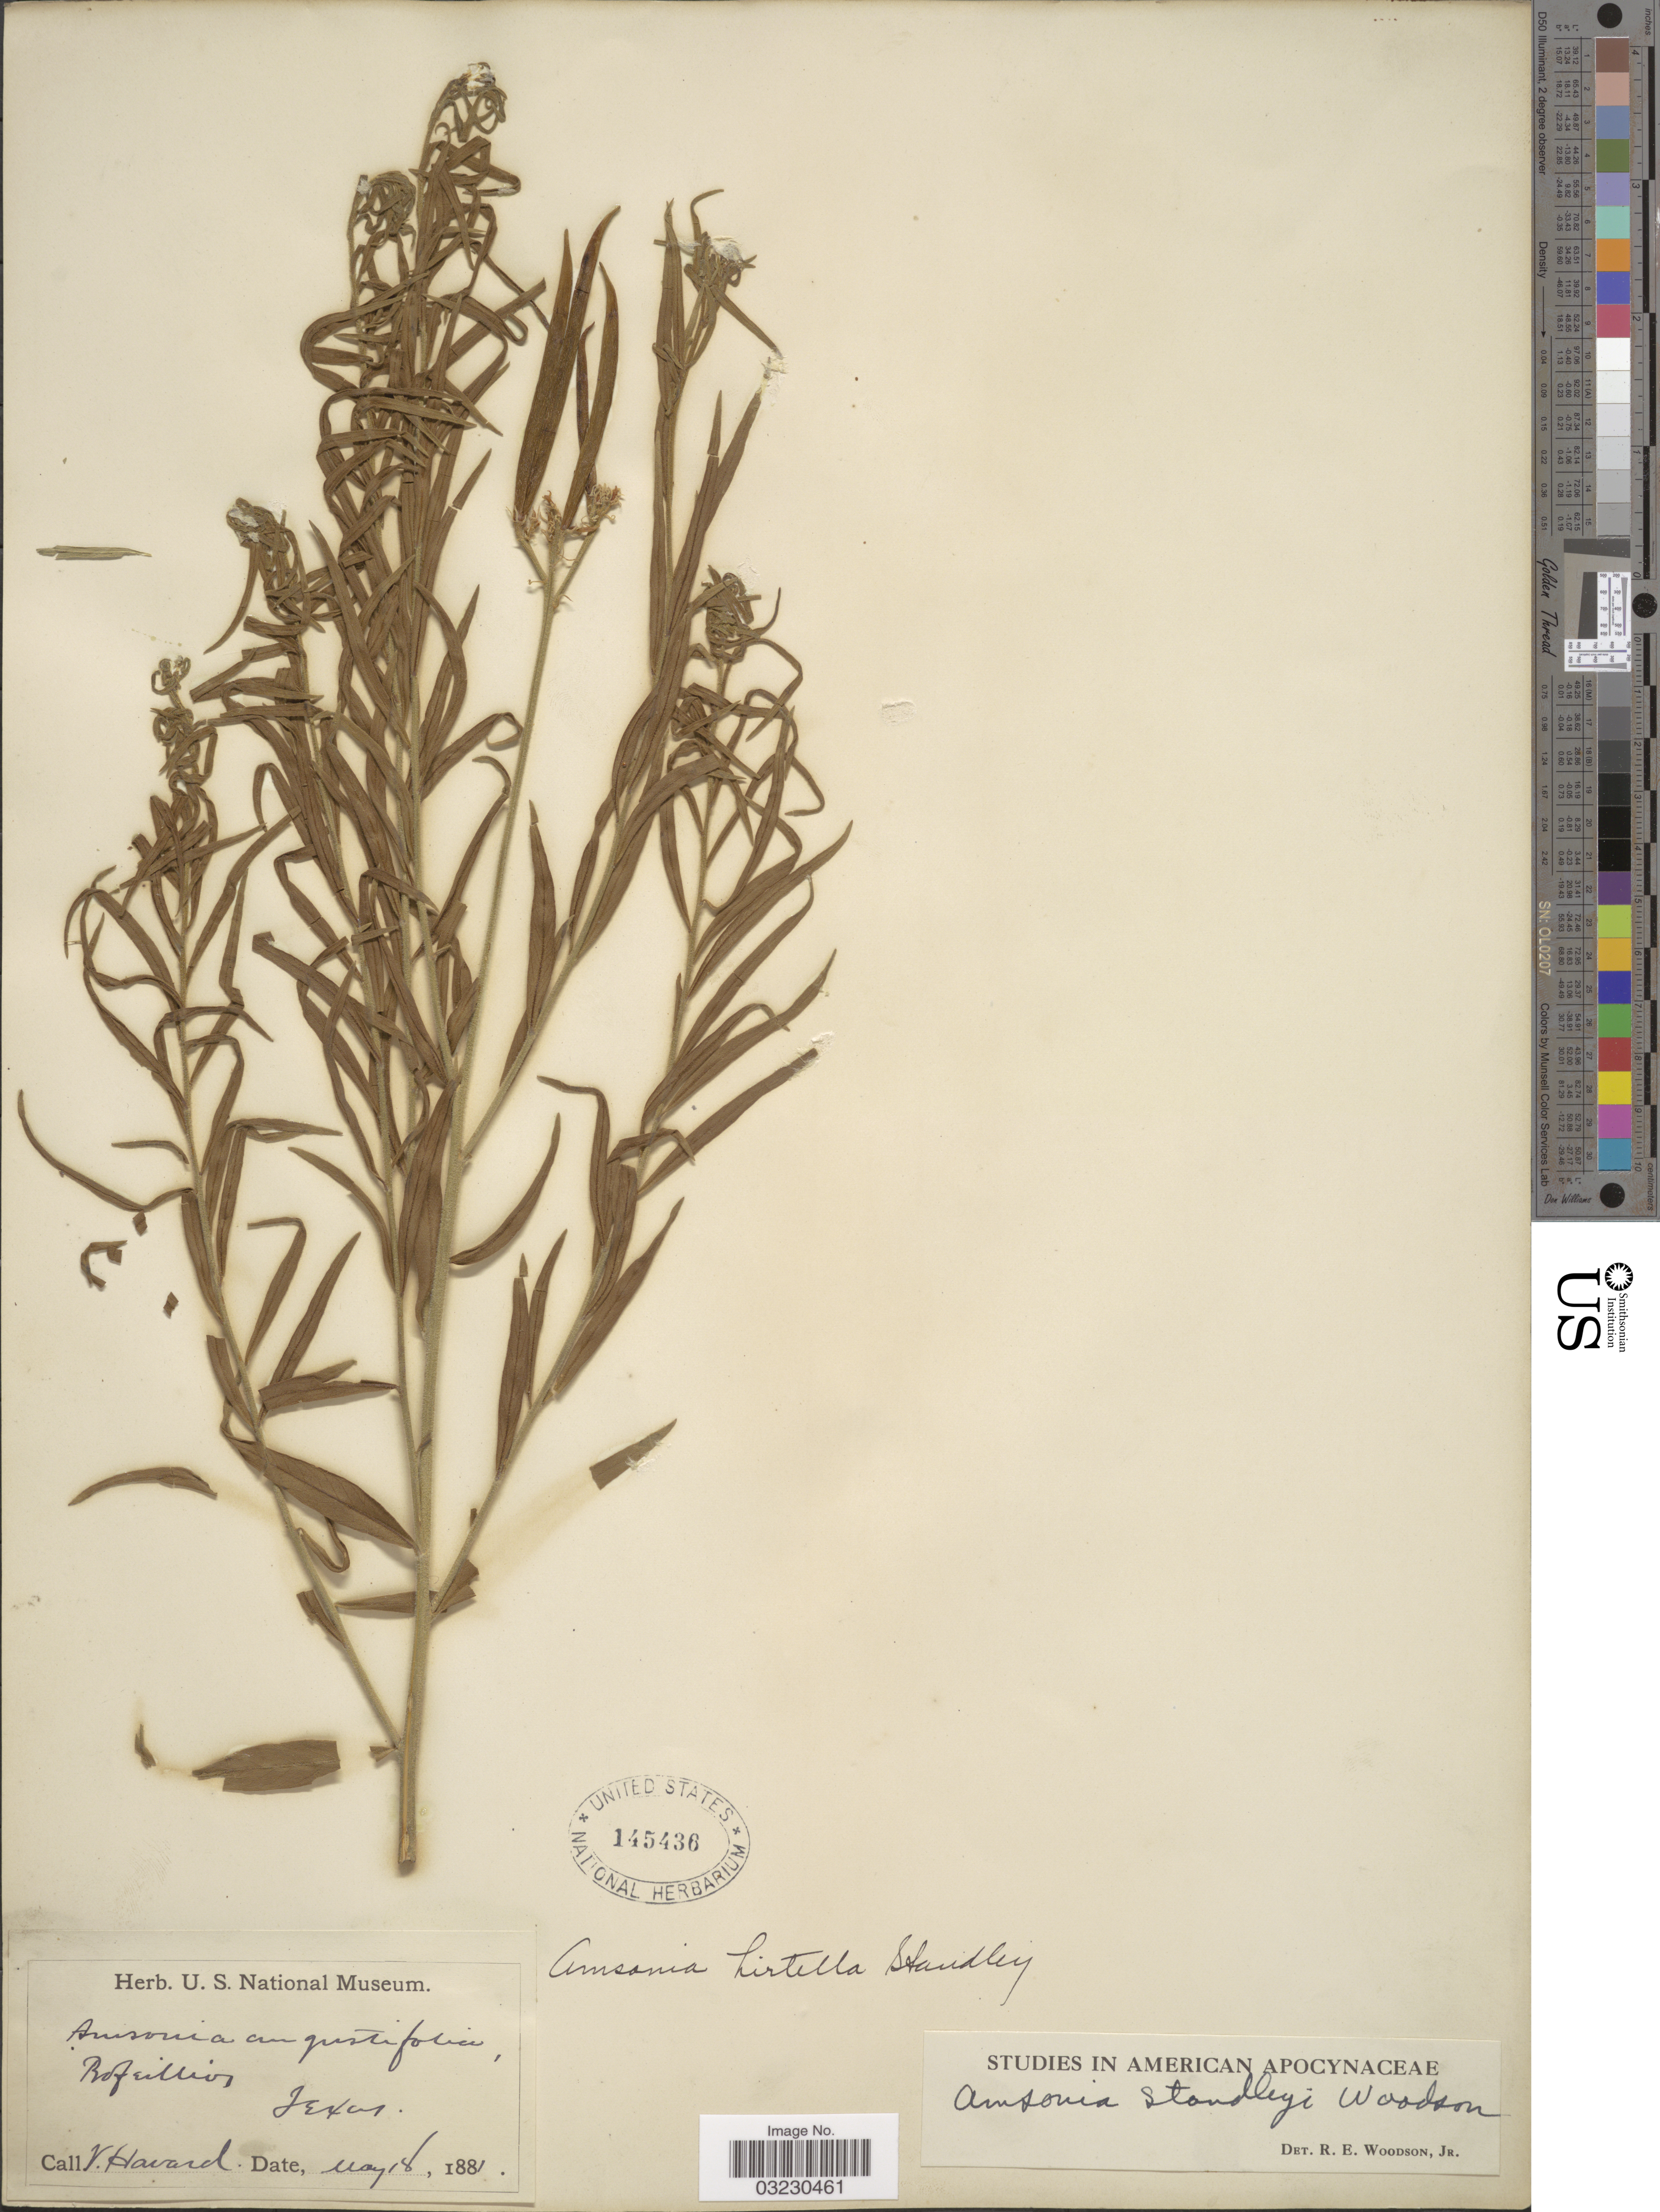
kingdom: Plantae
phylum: Tracheophyta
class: Magnoliopsida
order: Gentianales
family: Apocynaceae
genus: Amsonia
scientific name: Amsonia standleyi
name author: Woodson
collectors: V. Havard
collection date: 1881-05-18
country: United States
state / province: Texas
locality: Bofecillos.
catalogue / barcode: US 145436